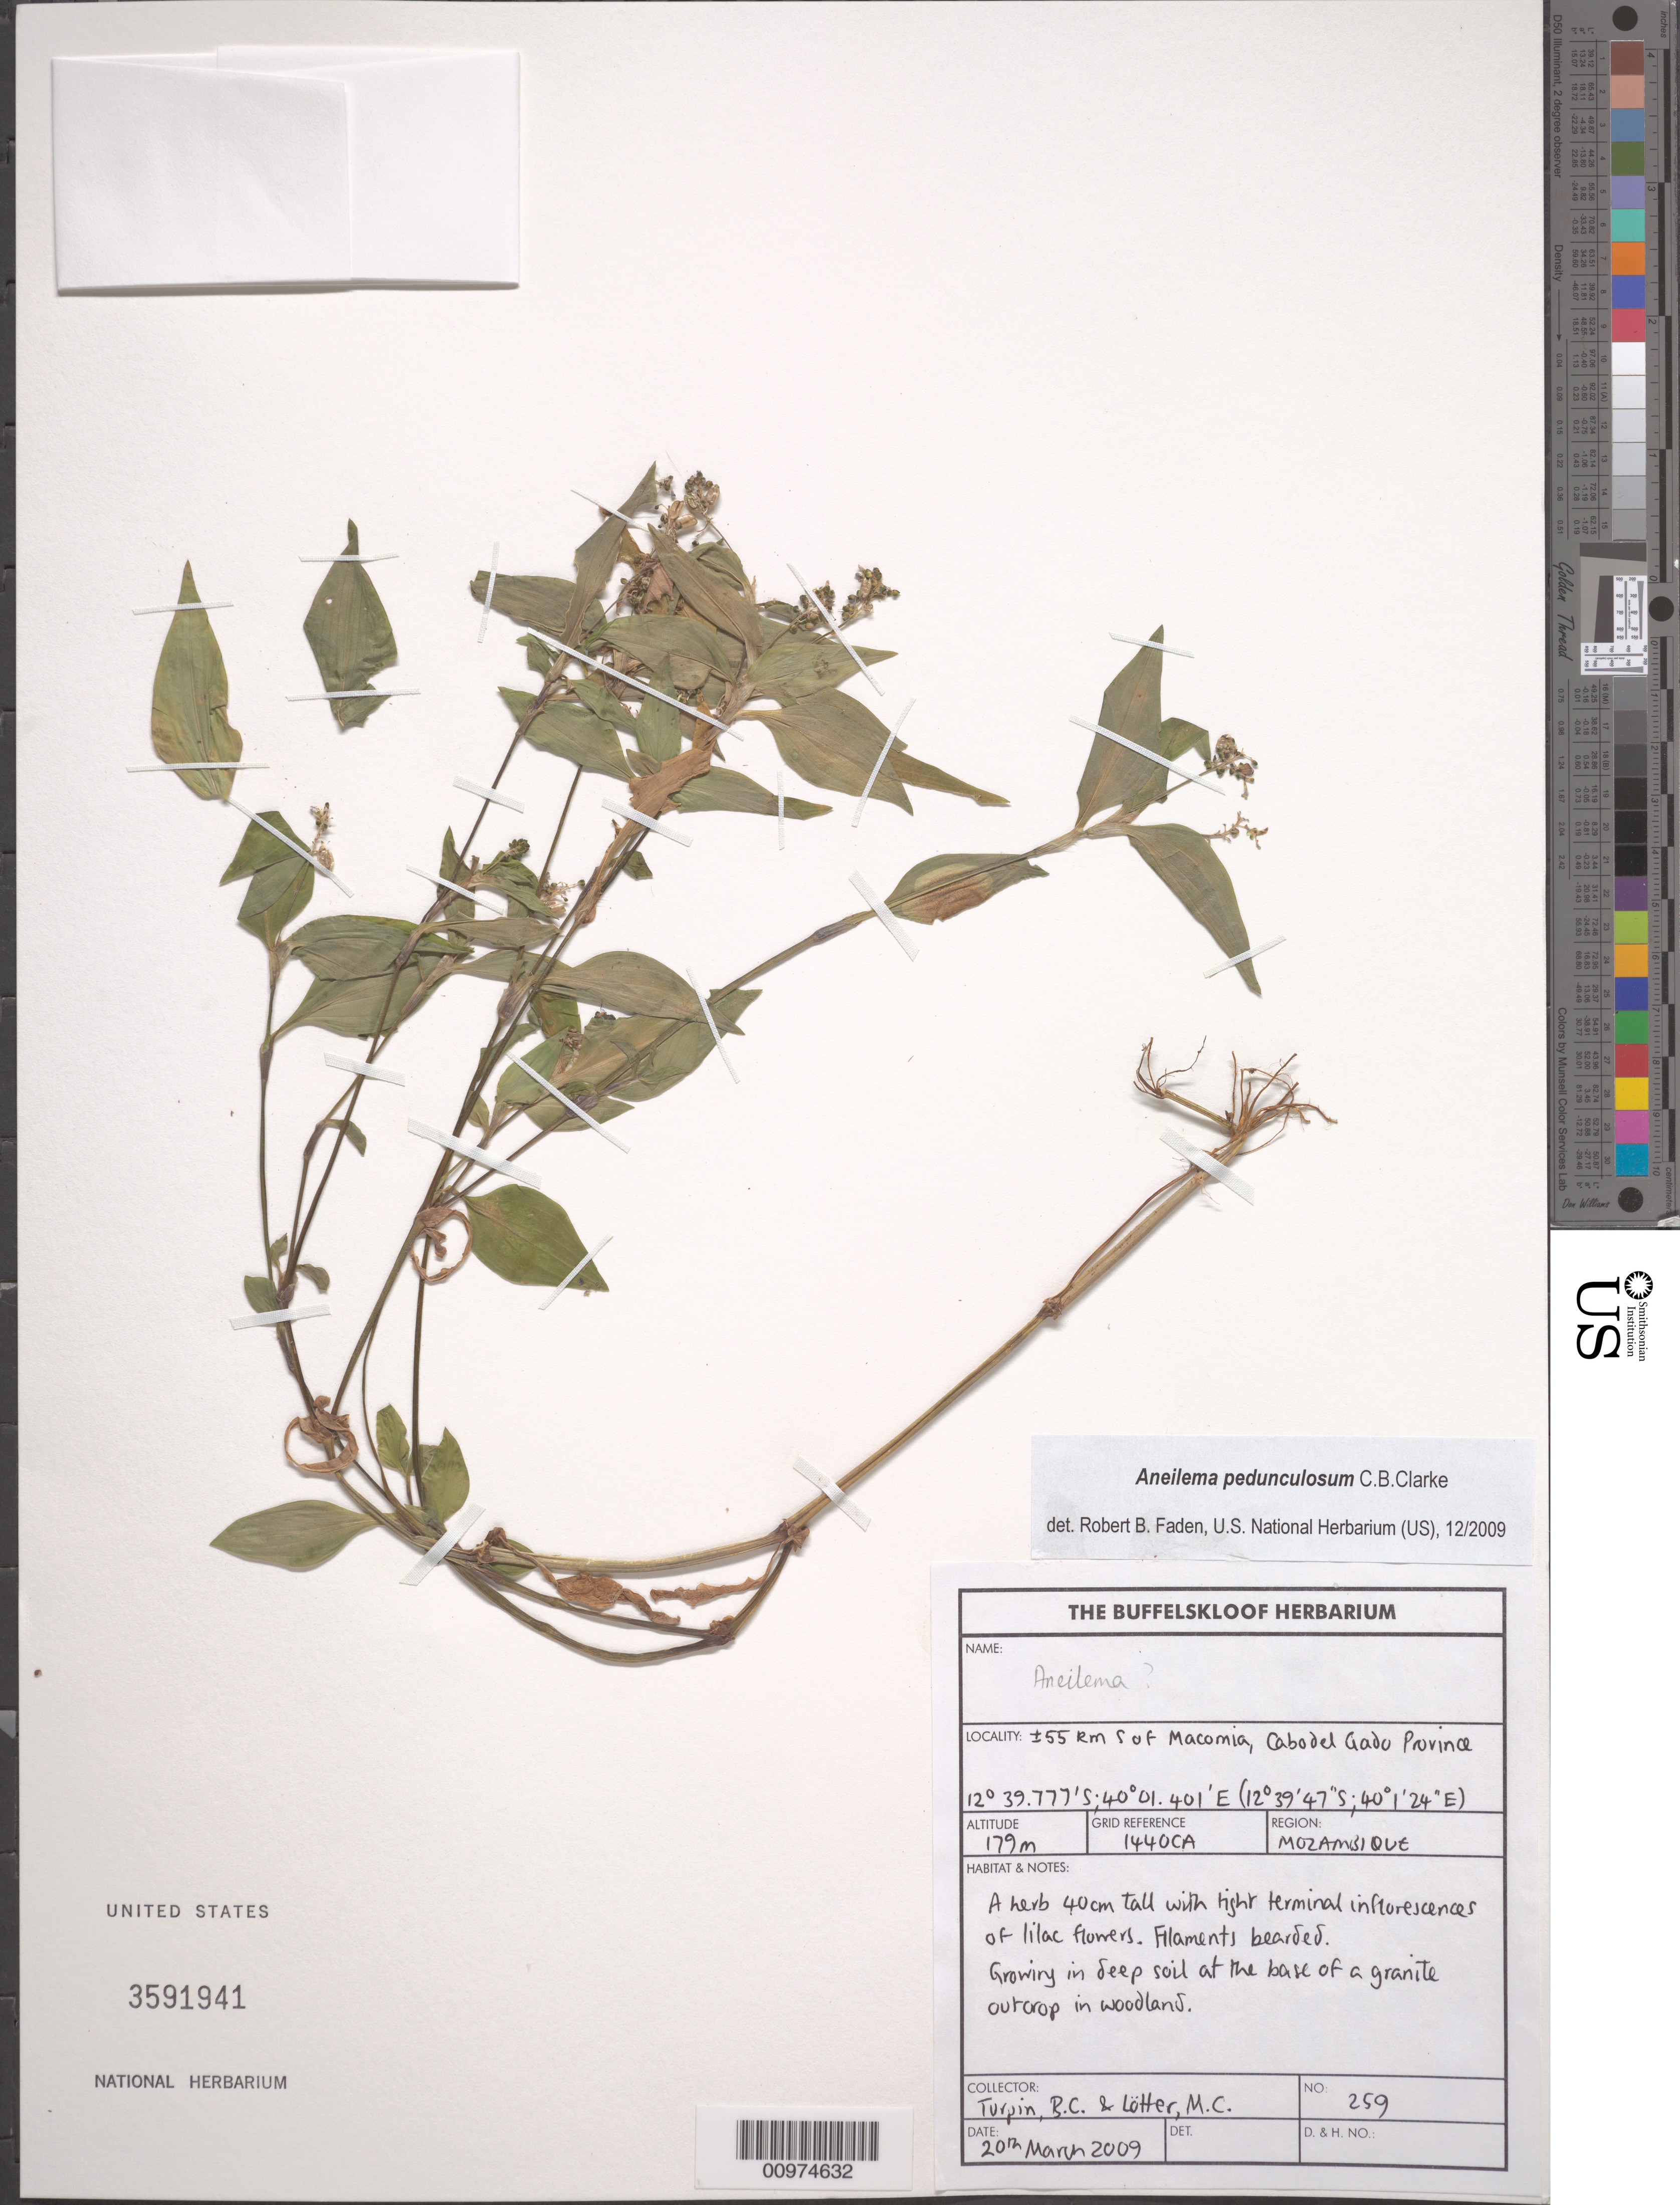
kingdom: Plantae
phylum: Tracheophyta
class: Liliopsida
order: Commelinales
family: Commelinaceae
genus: Aneilema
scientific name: Aneilema pedunculosum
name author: C.B. Clarke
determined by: Faden, Robert B., (US), Smithsonian Institution - National Museum of Natural History (UNITED STATES)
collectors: B. C. Turpin & M. Lötter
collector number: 259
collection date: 2009-03-20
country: Mozambique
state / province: Cabo Delgado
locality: ±55 km S of Macomia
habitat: Growing in deep soil at the base of a granite outcrop in woodland.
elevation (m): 179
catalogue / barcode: US 3591941